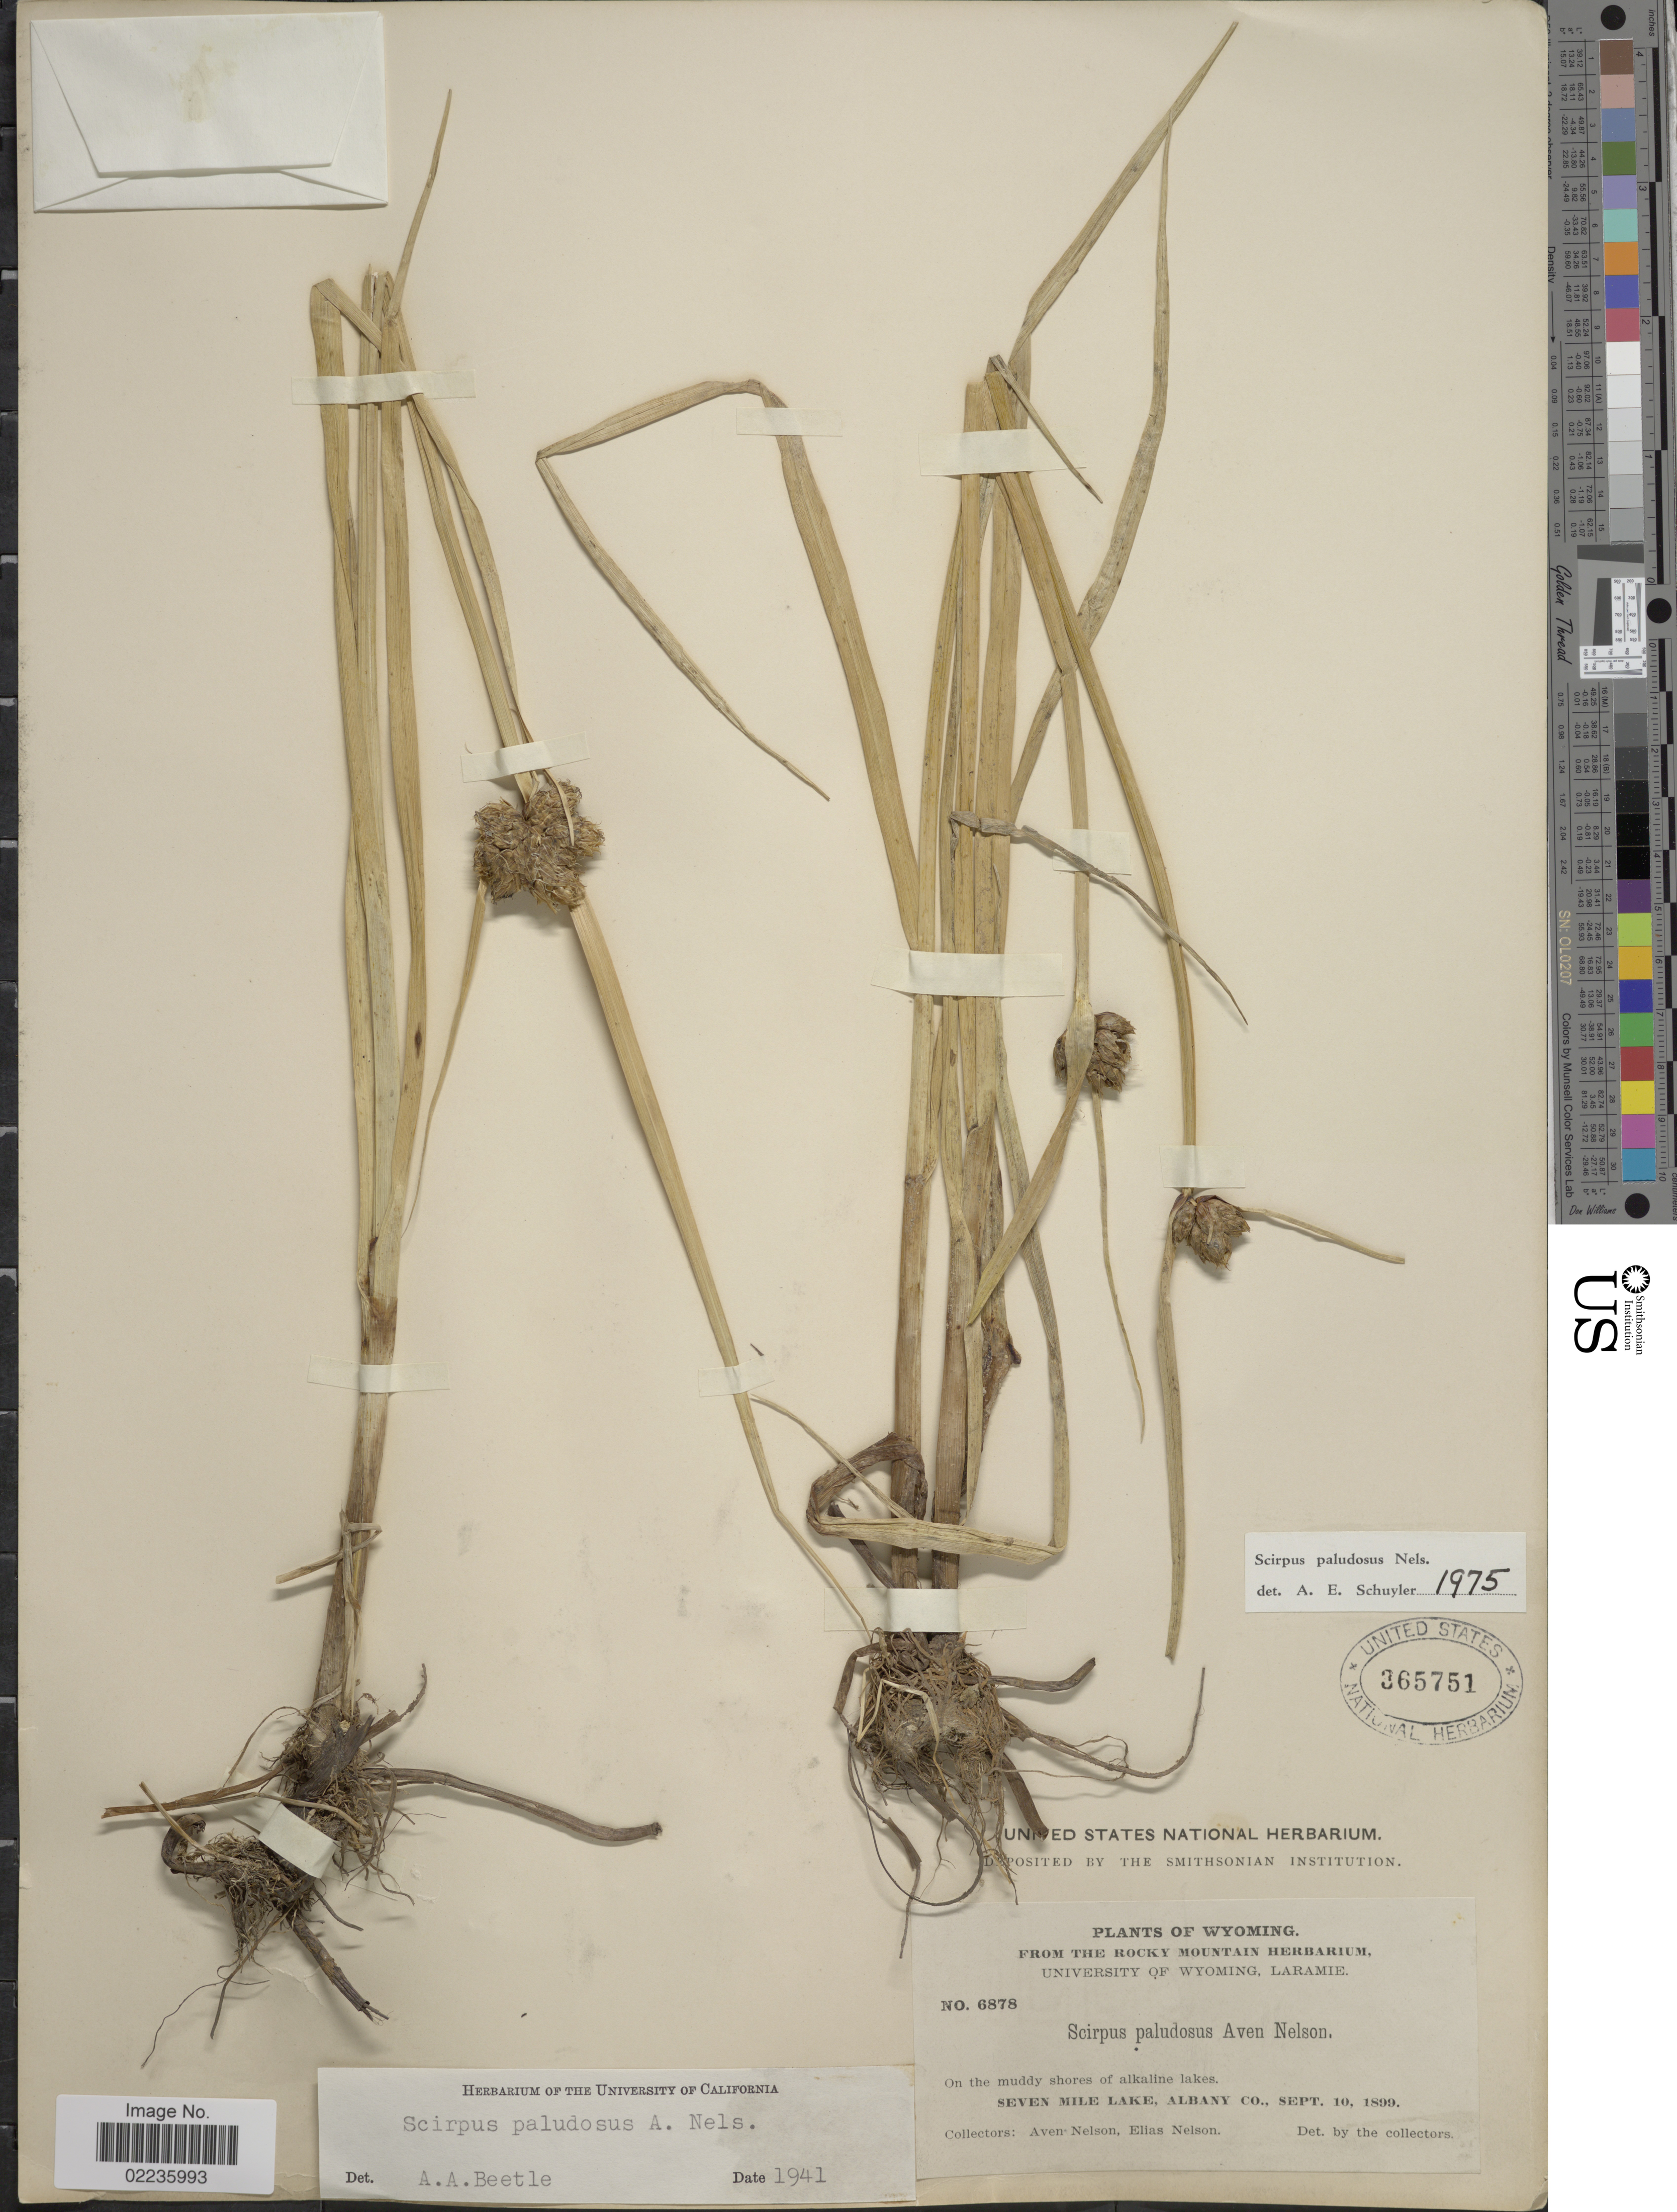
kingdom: Plantae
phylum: Tracheophyta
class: Liliopsida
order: Poales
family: Cyperaceae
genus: Bolboschoenus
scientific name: Bolboschoenus maritimus subsp. paludosus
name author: (A. Nelson) T. Koyama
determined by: Strong, M. T., (US), Smithsonian Institution - National Museum of Natural History (UNITED STATES)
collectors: A. Nelson & E. Nelson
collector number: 6878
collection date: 1899-09-10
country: United States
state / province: Wyoming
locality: On the muddy shores of alkaline lakes. Seven Mile Lake, Albany Co.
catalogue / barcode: US 365751